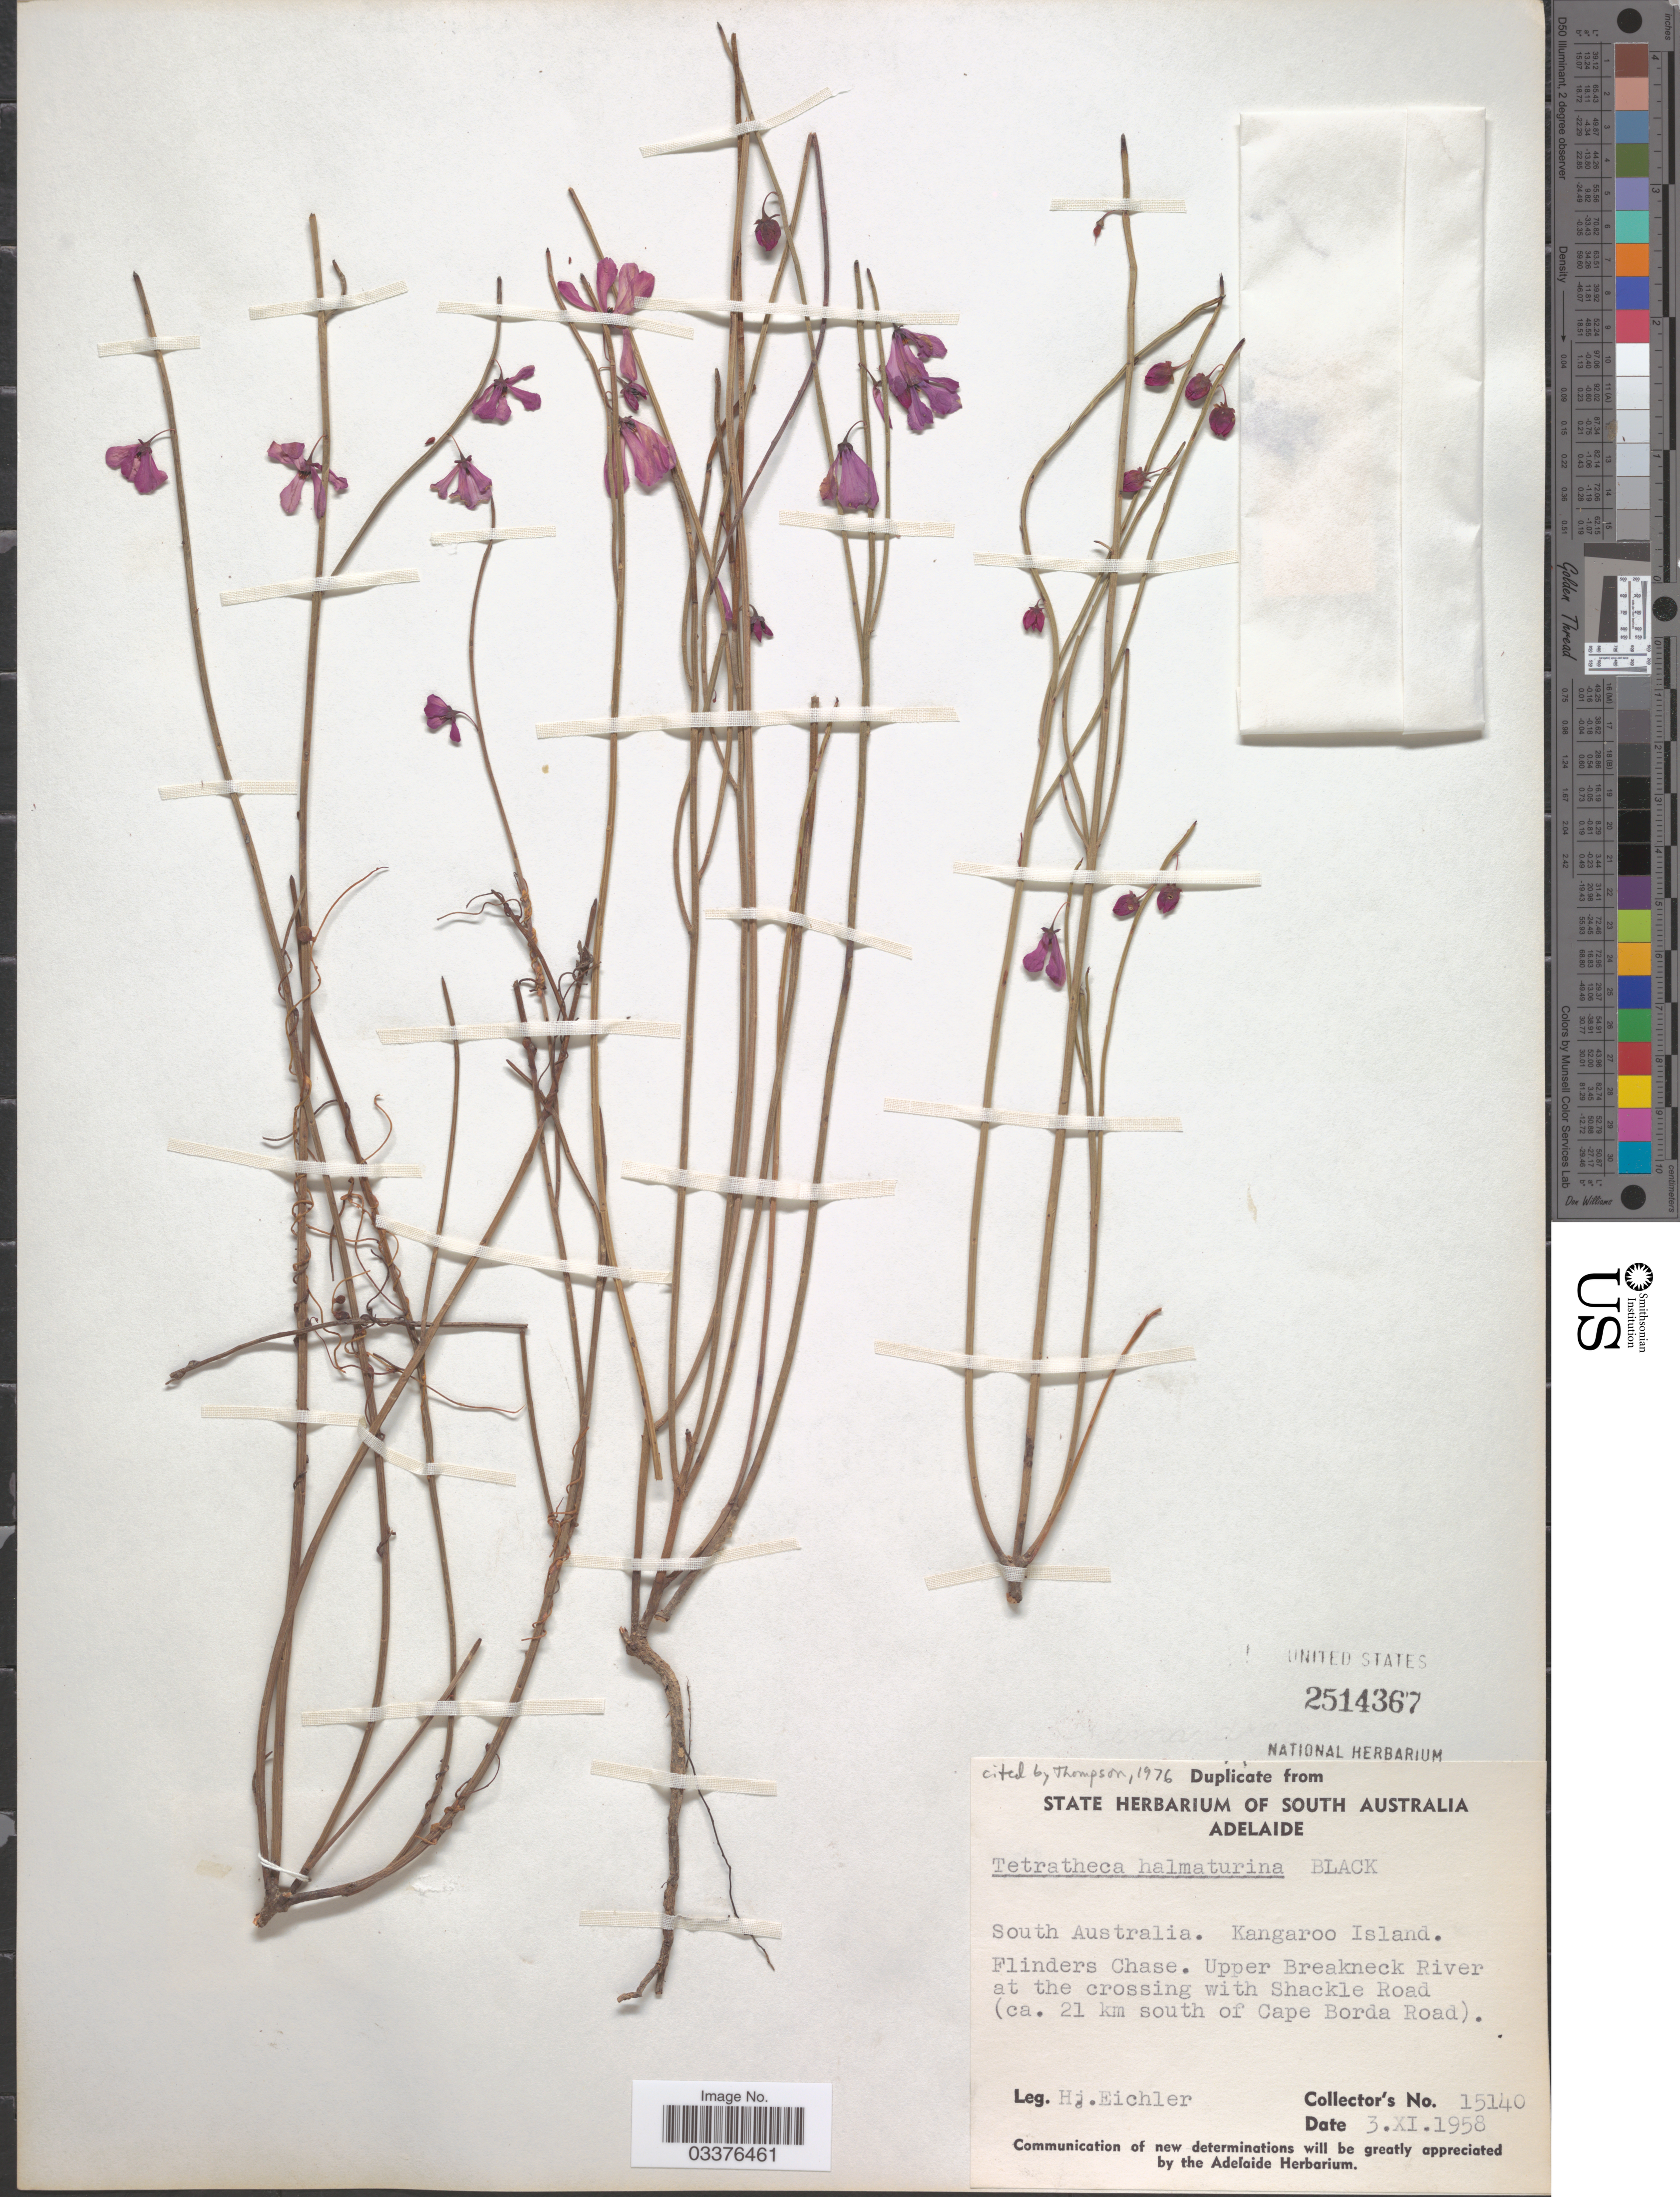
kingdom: Plantae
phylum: Tracheophyta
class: Magnoliopsida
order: Oxalidales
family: Elaeocarpaceae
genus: Tetratheca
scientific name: Tetratheca halmaturina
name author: J.M. Black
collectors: H. Eichler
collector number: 15140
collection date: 1958-11-03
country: Australia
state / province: South Australia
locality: Kangaroo Island. Flinders Chase. Upper Breakneck River at the crossing with Shackle Road (ca. 21 km south of Cape Borda Road).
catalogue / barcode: US 2514367